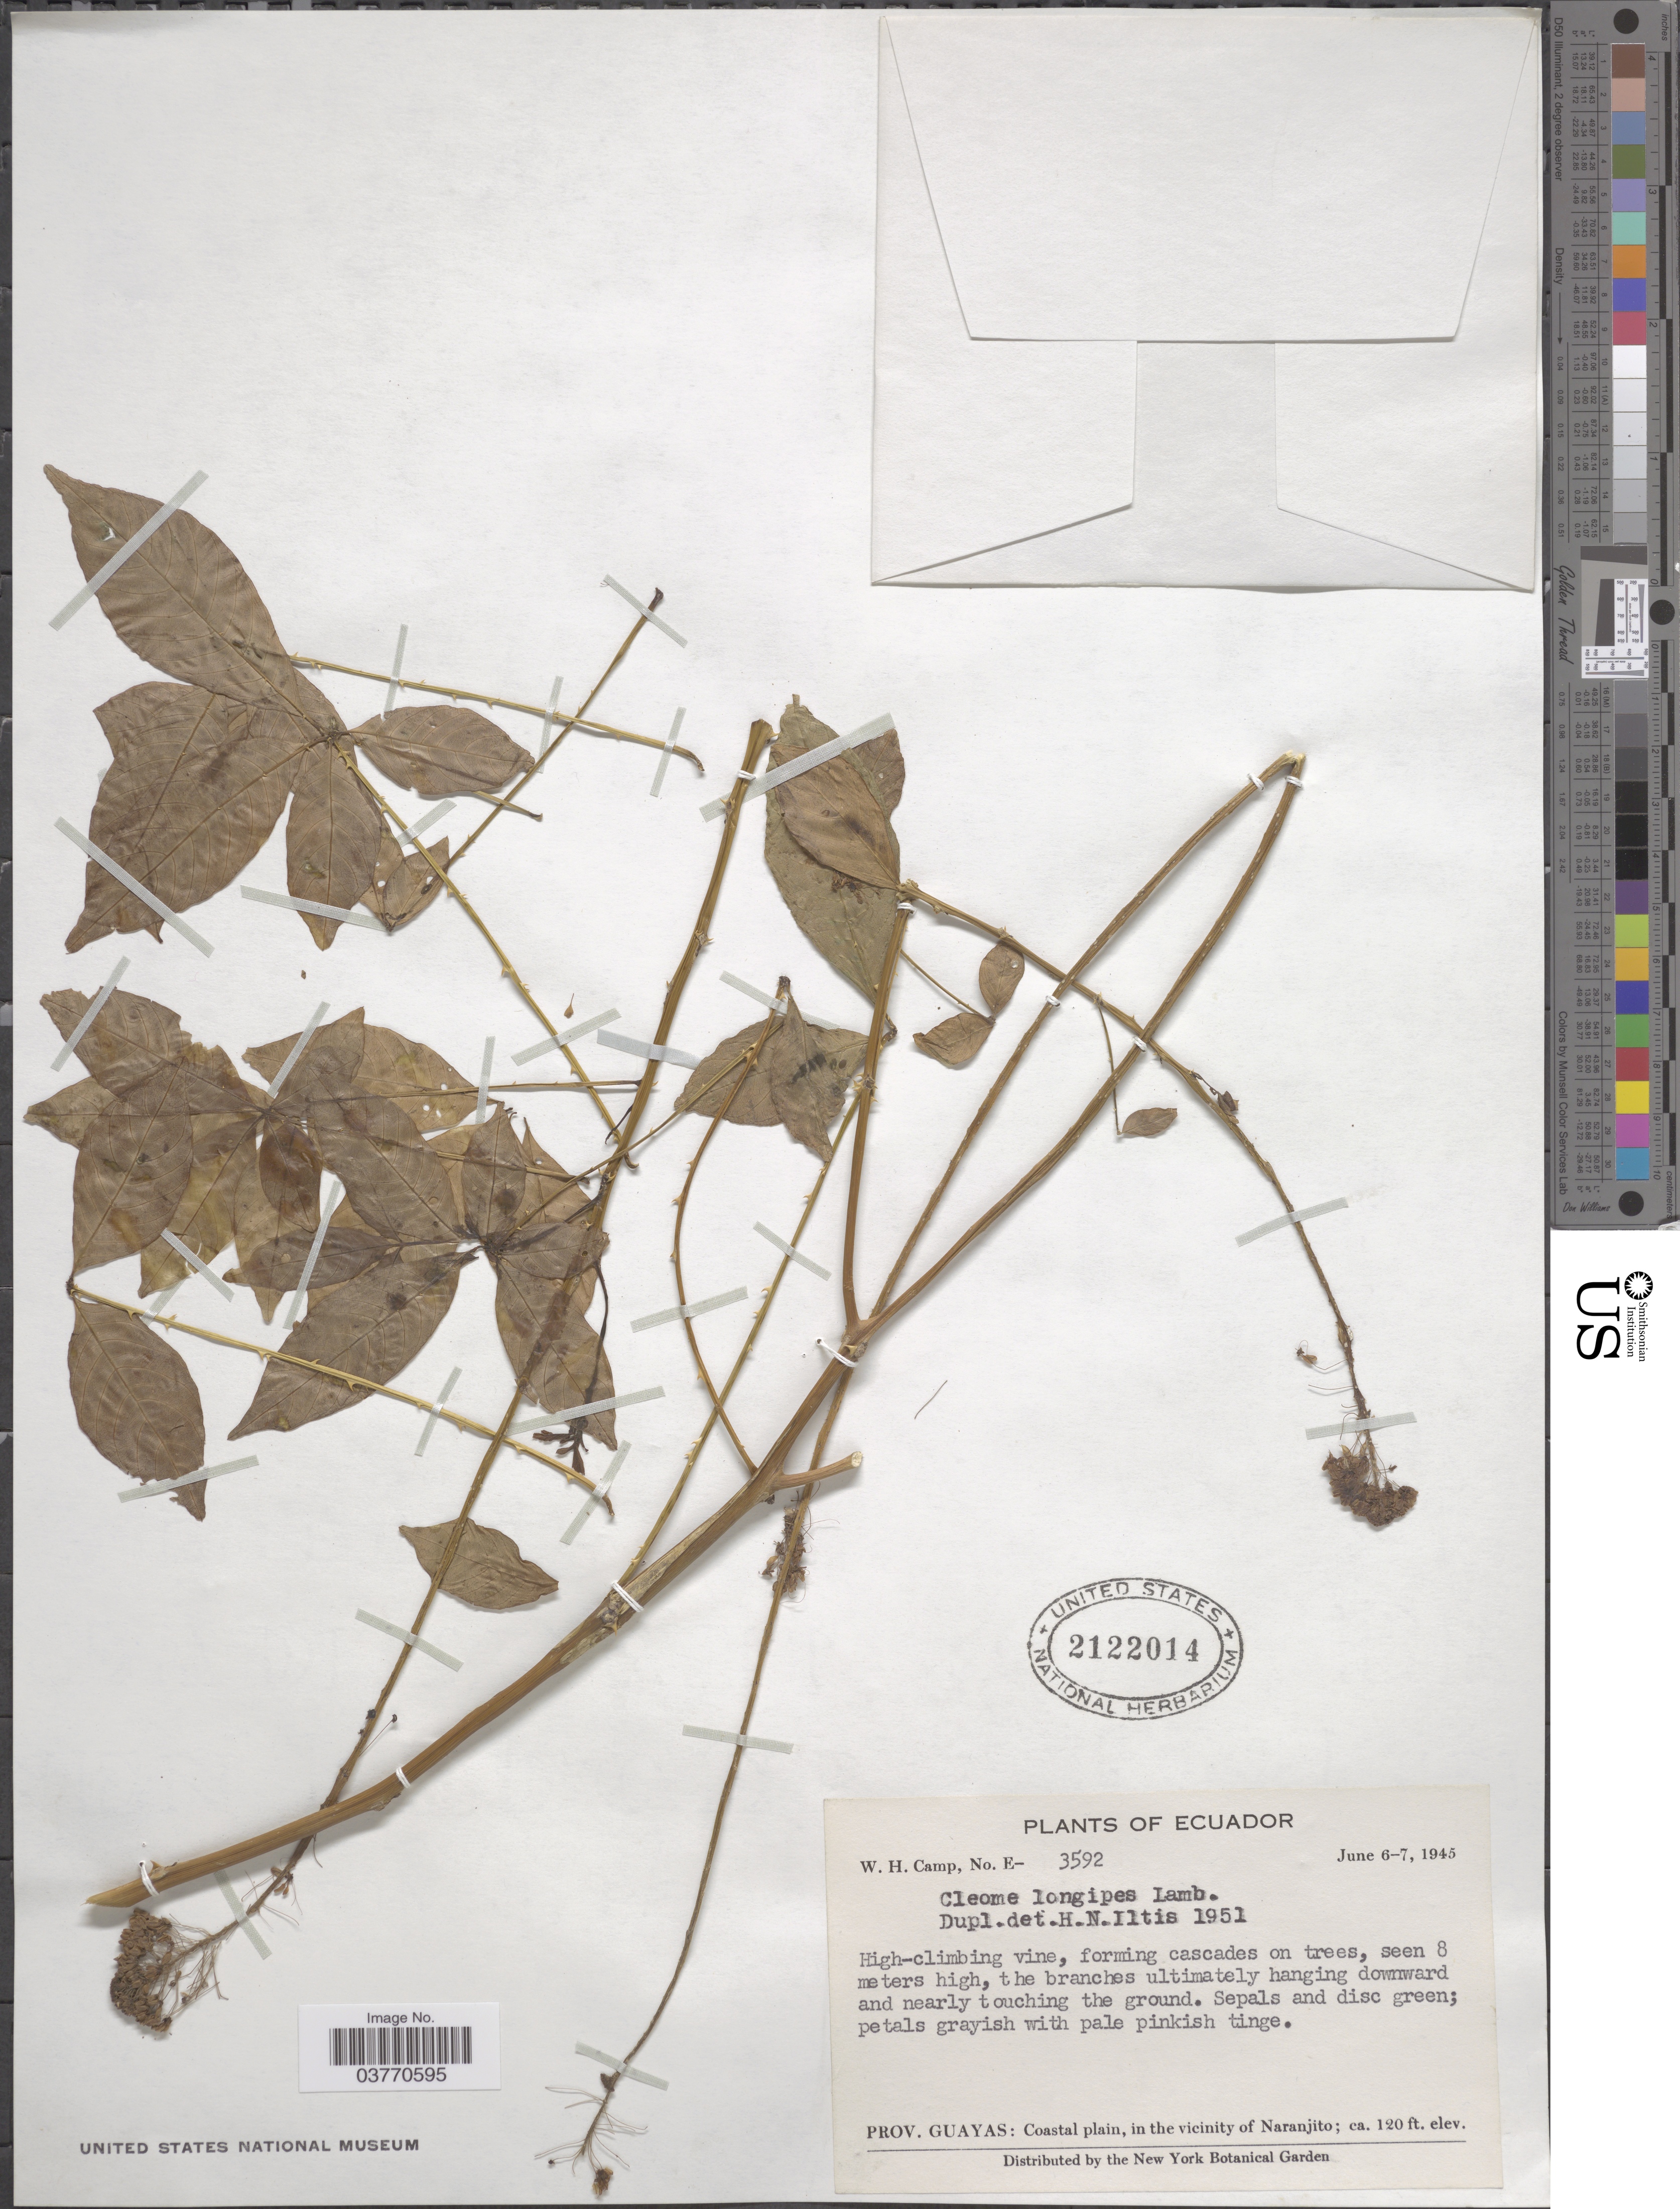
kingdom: Plantae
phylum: Tracheophyta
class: Magnoliopsida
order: Brassicales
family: Cleomaceae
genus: Tarenaya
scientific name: Tarenaya longipes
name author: (Lamb. ex DC.) Iltis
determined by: Strong, M. T., (US), Smithsonian Institution - National Museum of Natural History (UNITED STATES)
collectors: W. H. Camp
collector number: E- 3592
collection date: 1945-06-06/1945-06-07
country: Ecuador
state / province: Guayas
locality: Prov. Guayas: Coastal plain, in the vicinity of Naranjito.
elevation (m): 37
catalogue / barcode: US 2122014